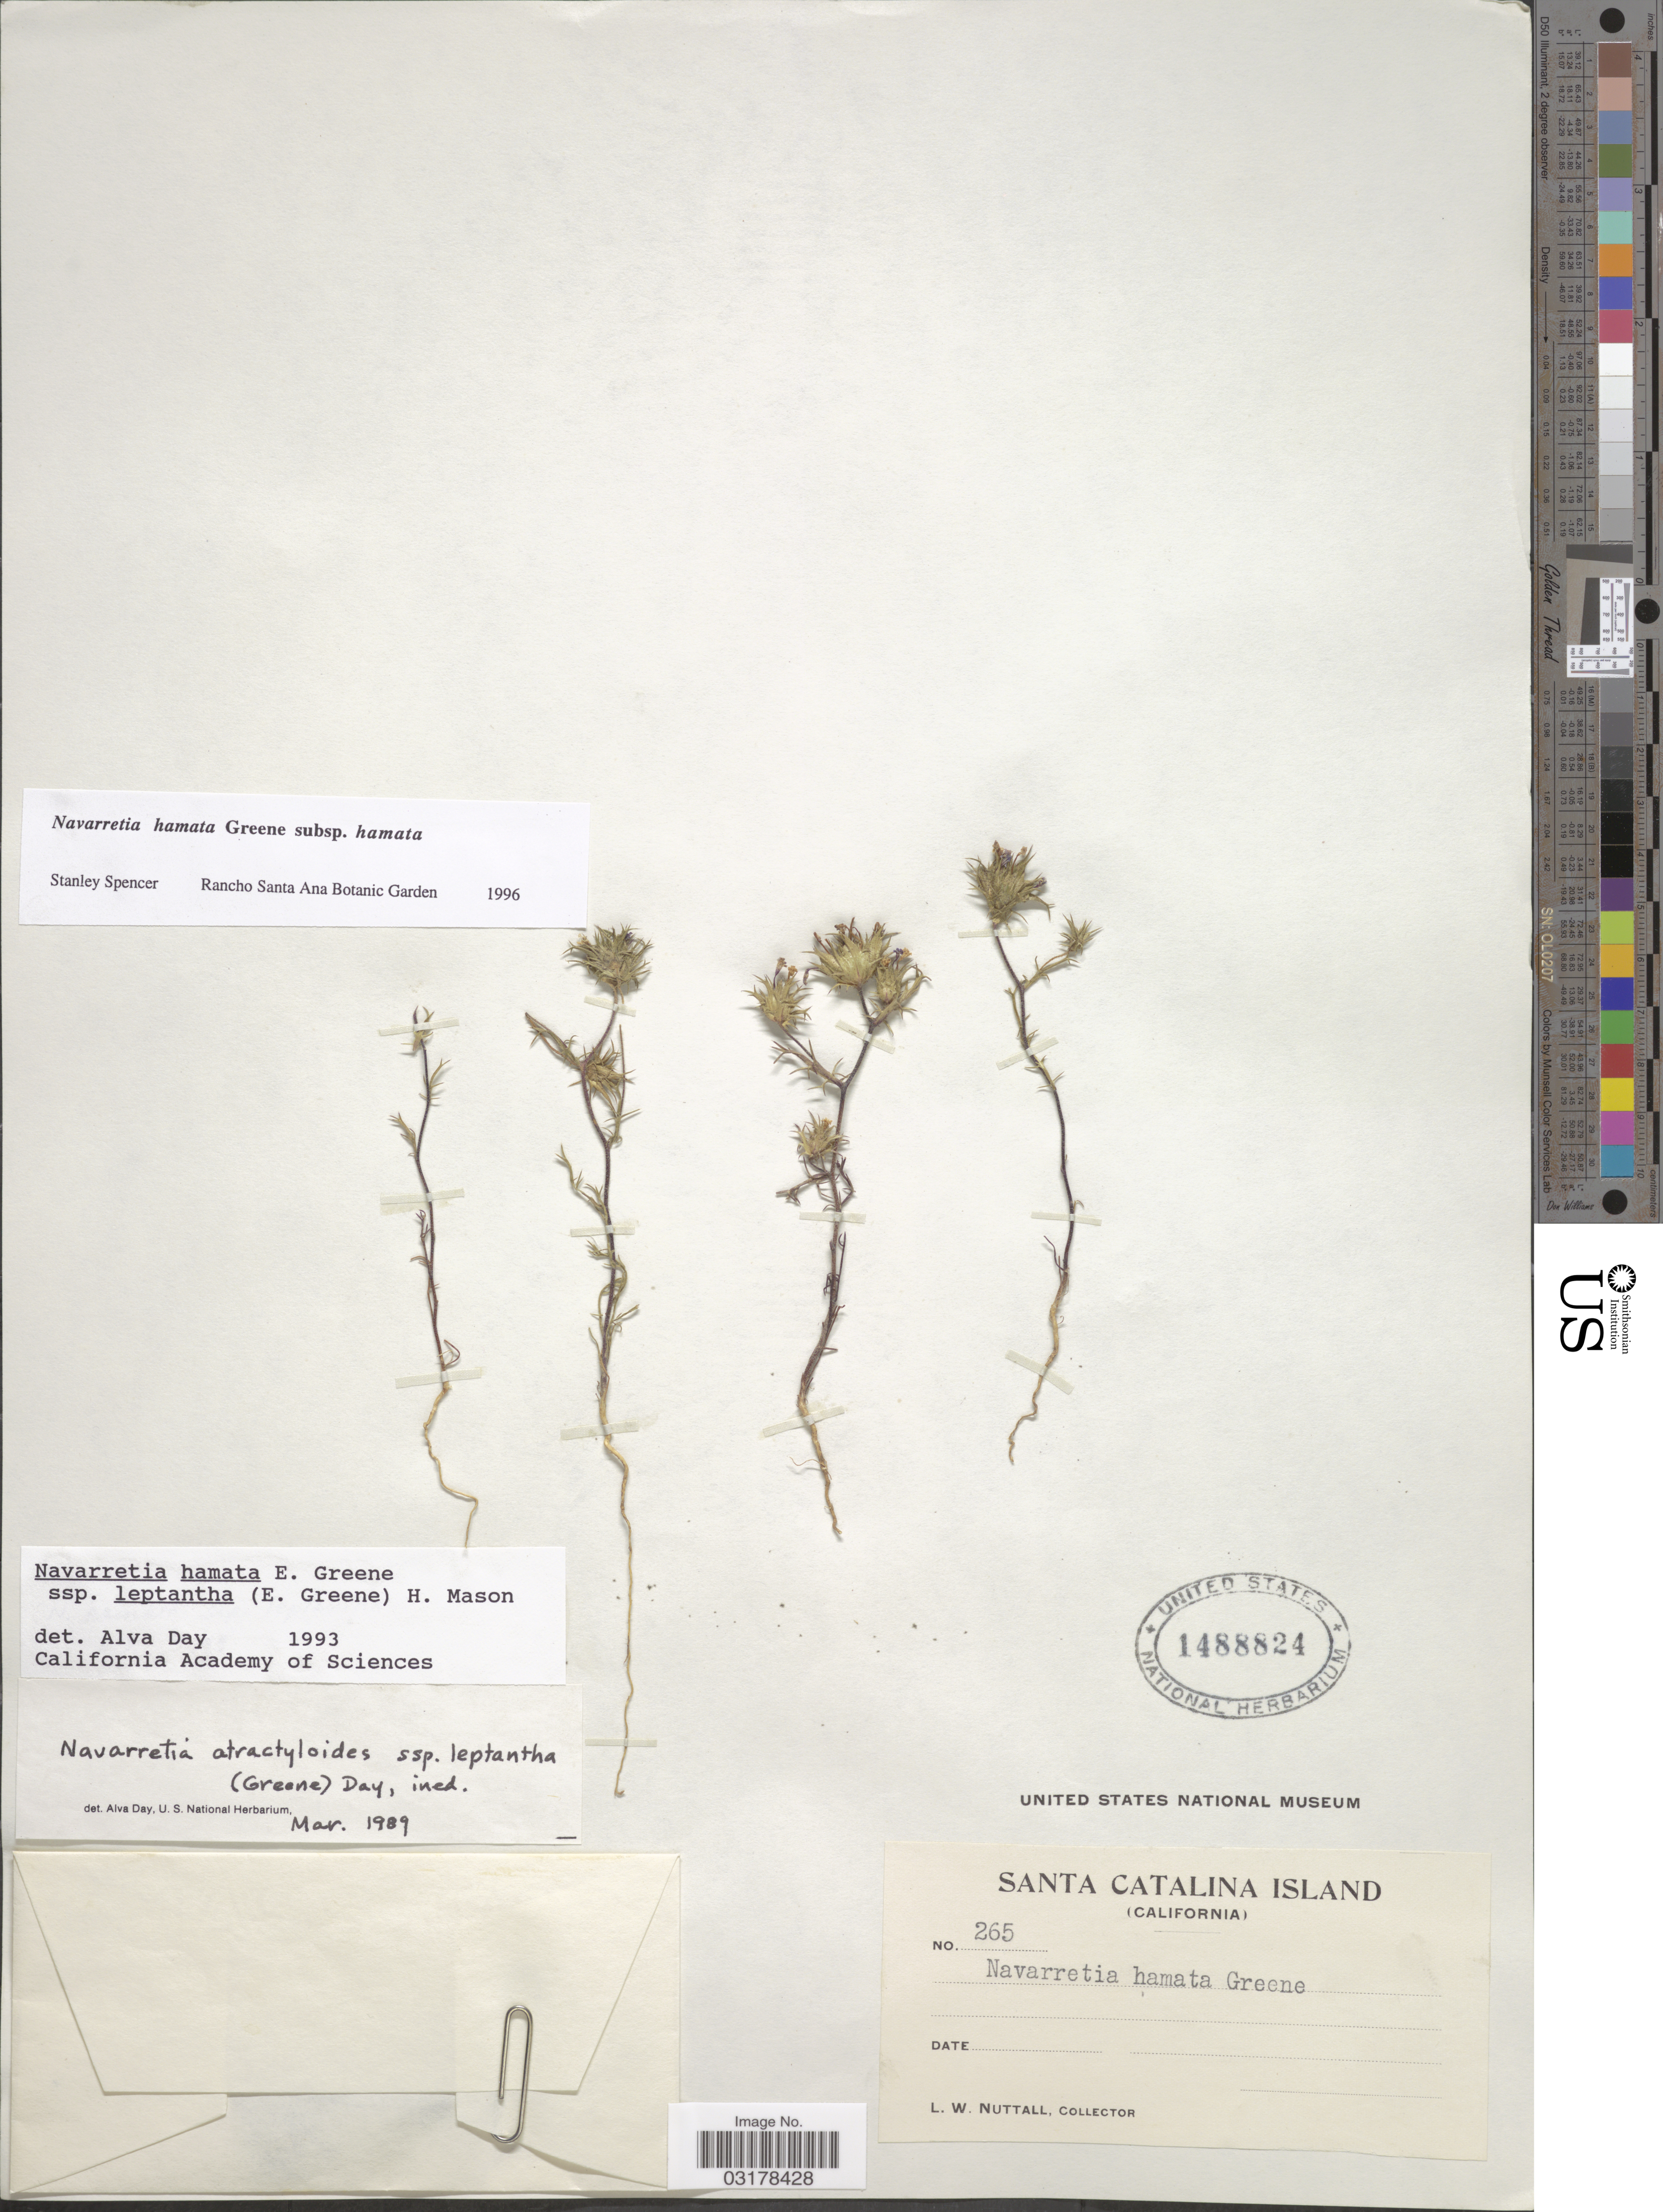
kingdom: Plantae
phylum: Tracheophyta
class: Magnoliopsida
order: Ericales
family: Polemoniaceae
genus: Navarretia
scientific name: Navarretia hamata var. hamata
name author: Greene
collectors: L. W. Nuttall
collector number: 265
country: United States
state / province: California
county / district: Los Angeles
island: Santa Catalina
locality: Santa Catalina Island.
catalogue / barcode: US 1488824